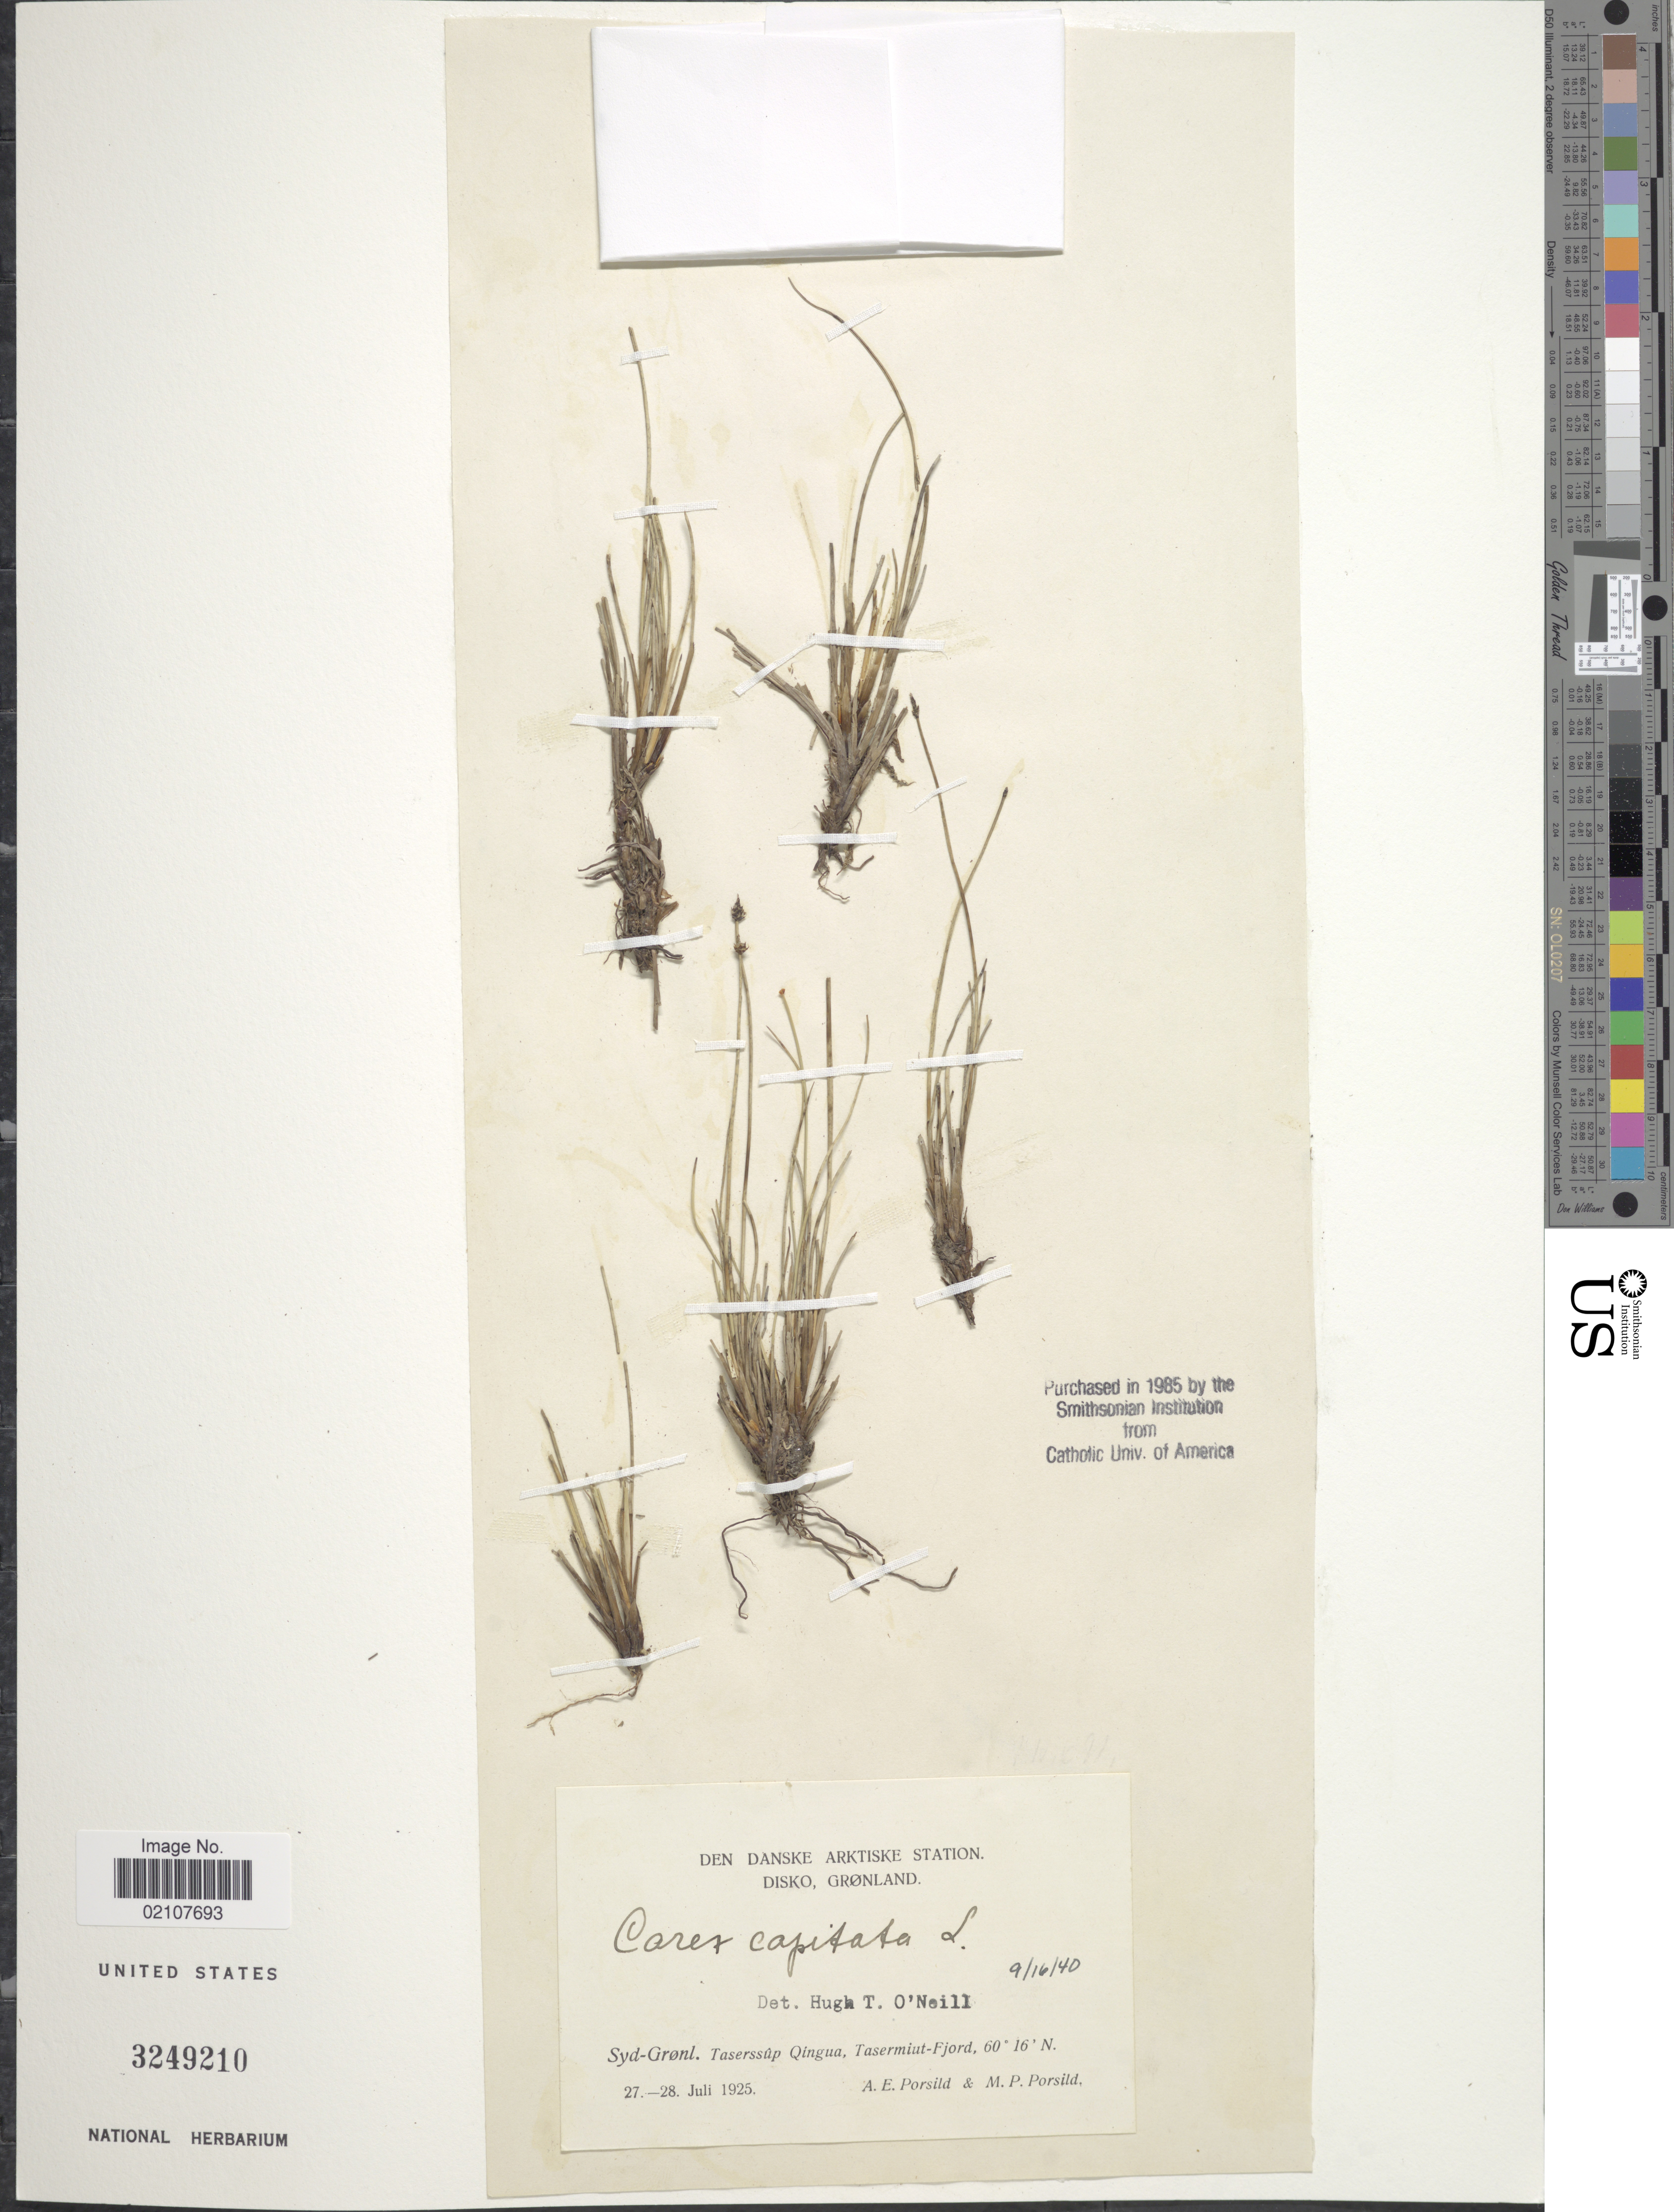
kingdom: Plantae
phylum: Tracheophyta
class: Liliopsida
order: Poales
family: Cyperaceae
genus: Carex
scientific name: Carex capitata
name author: L.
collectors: A. E. Porsild & M. P. Porsild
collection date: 1925-07-27/1925-07-28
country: Greenland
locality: Disko, Gronland. Syd-Gronl. Tasersup Qingua, Tasermiut-Fjord.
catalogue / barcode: US 3249210